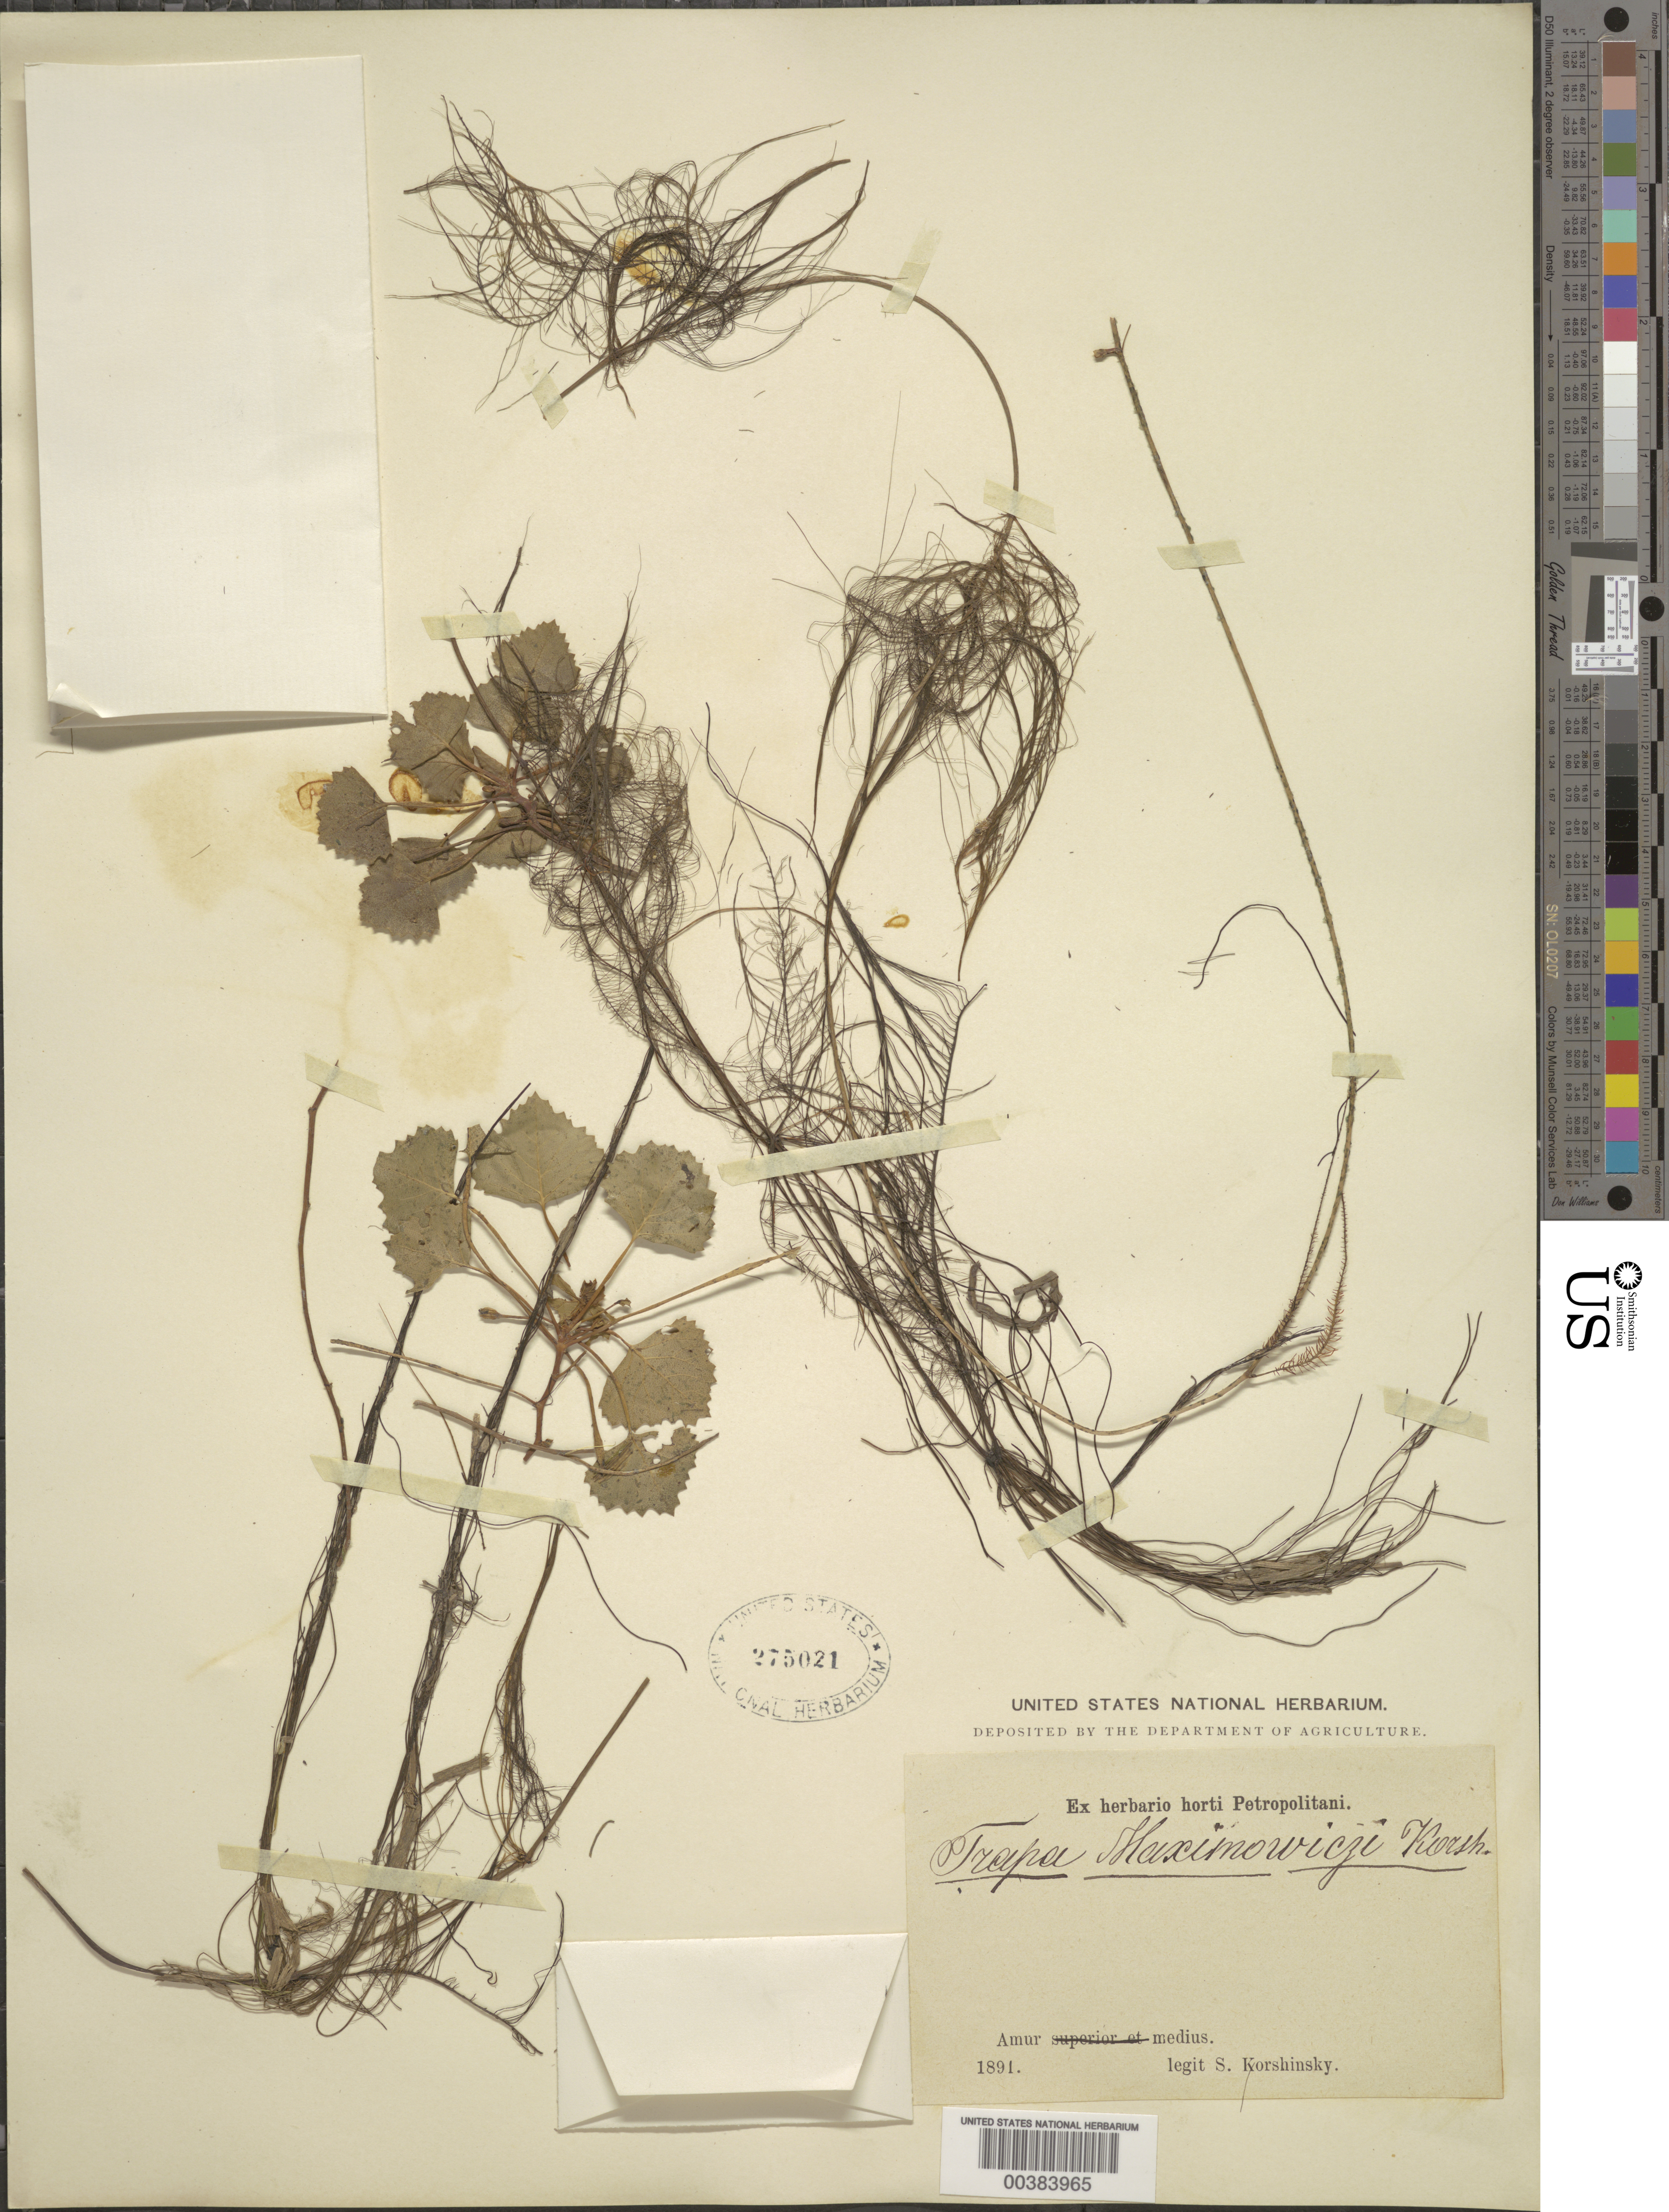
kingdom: Plantae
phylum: Tracheophyta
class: Magnoliopsida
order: Myrtales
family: Lythraceae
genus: Trapa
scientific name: Trapa maximowiczii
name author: Korsh.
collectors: S. I. Korshinsky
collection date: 1891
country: Russian Federation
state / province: Amur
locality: Amur medius.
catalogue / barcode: US 275021